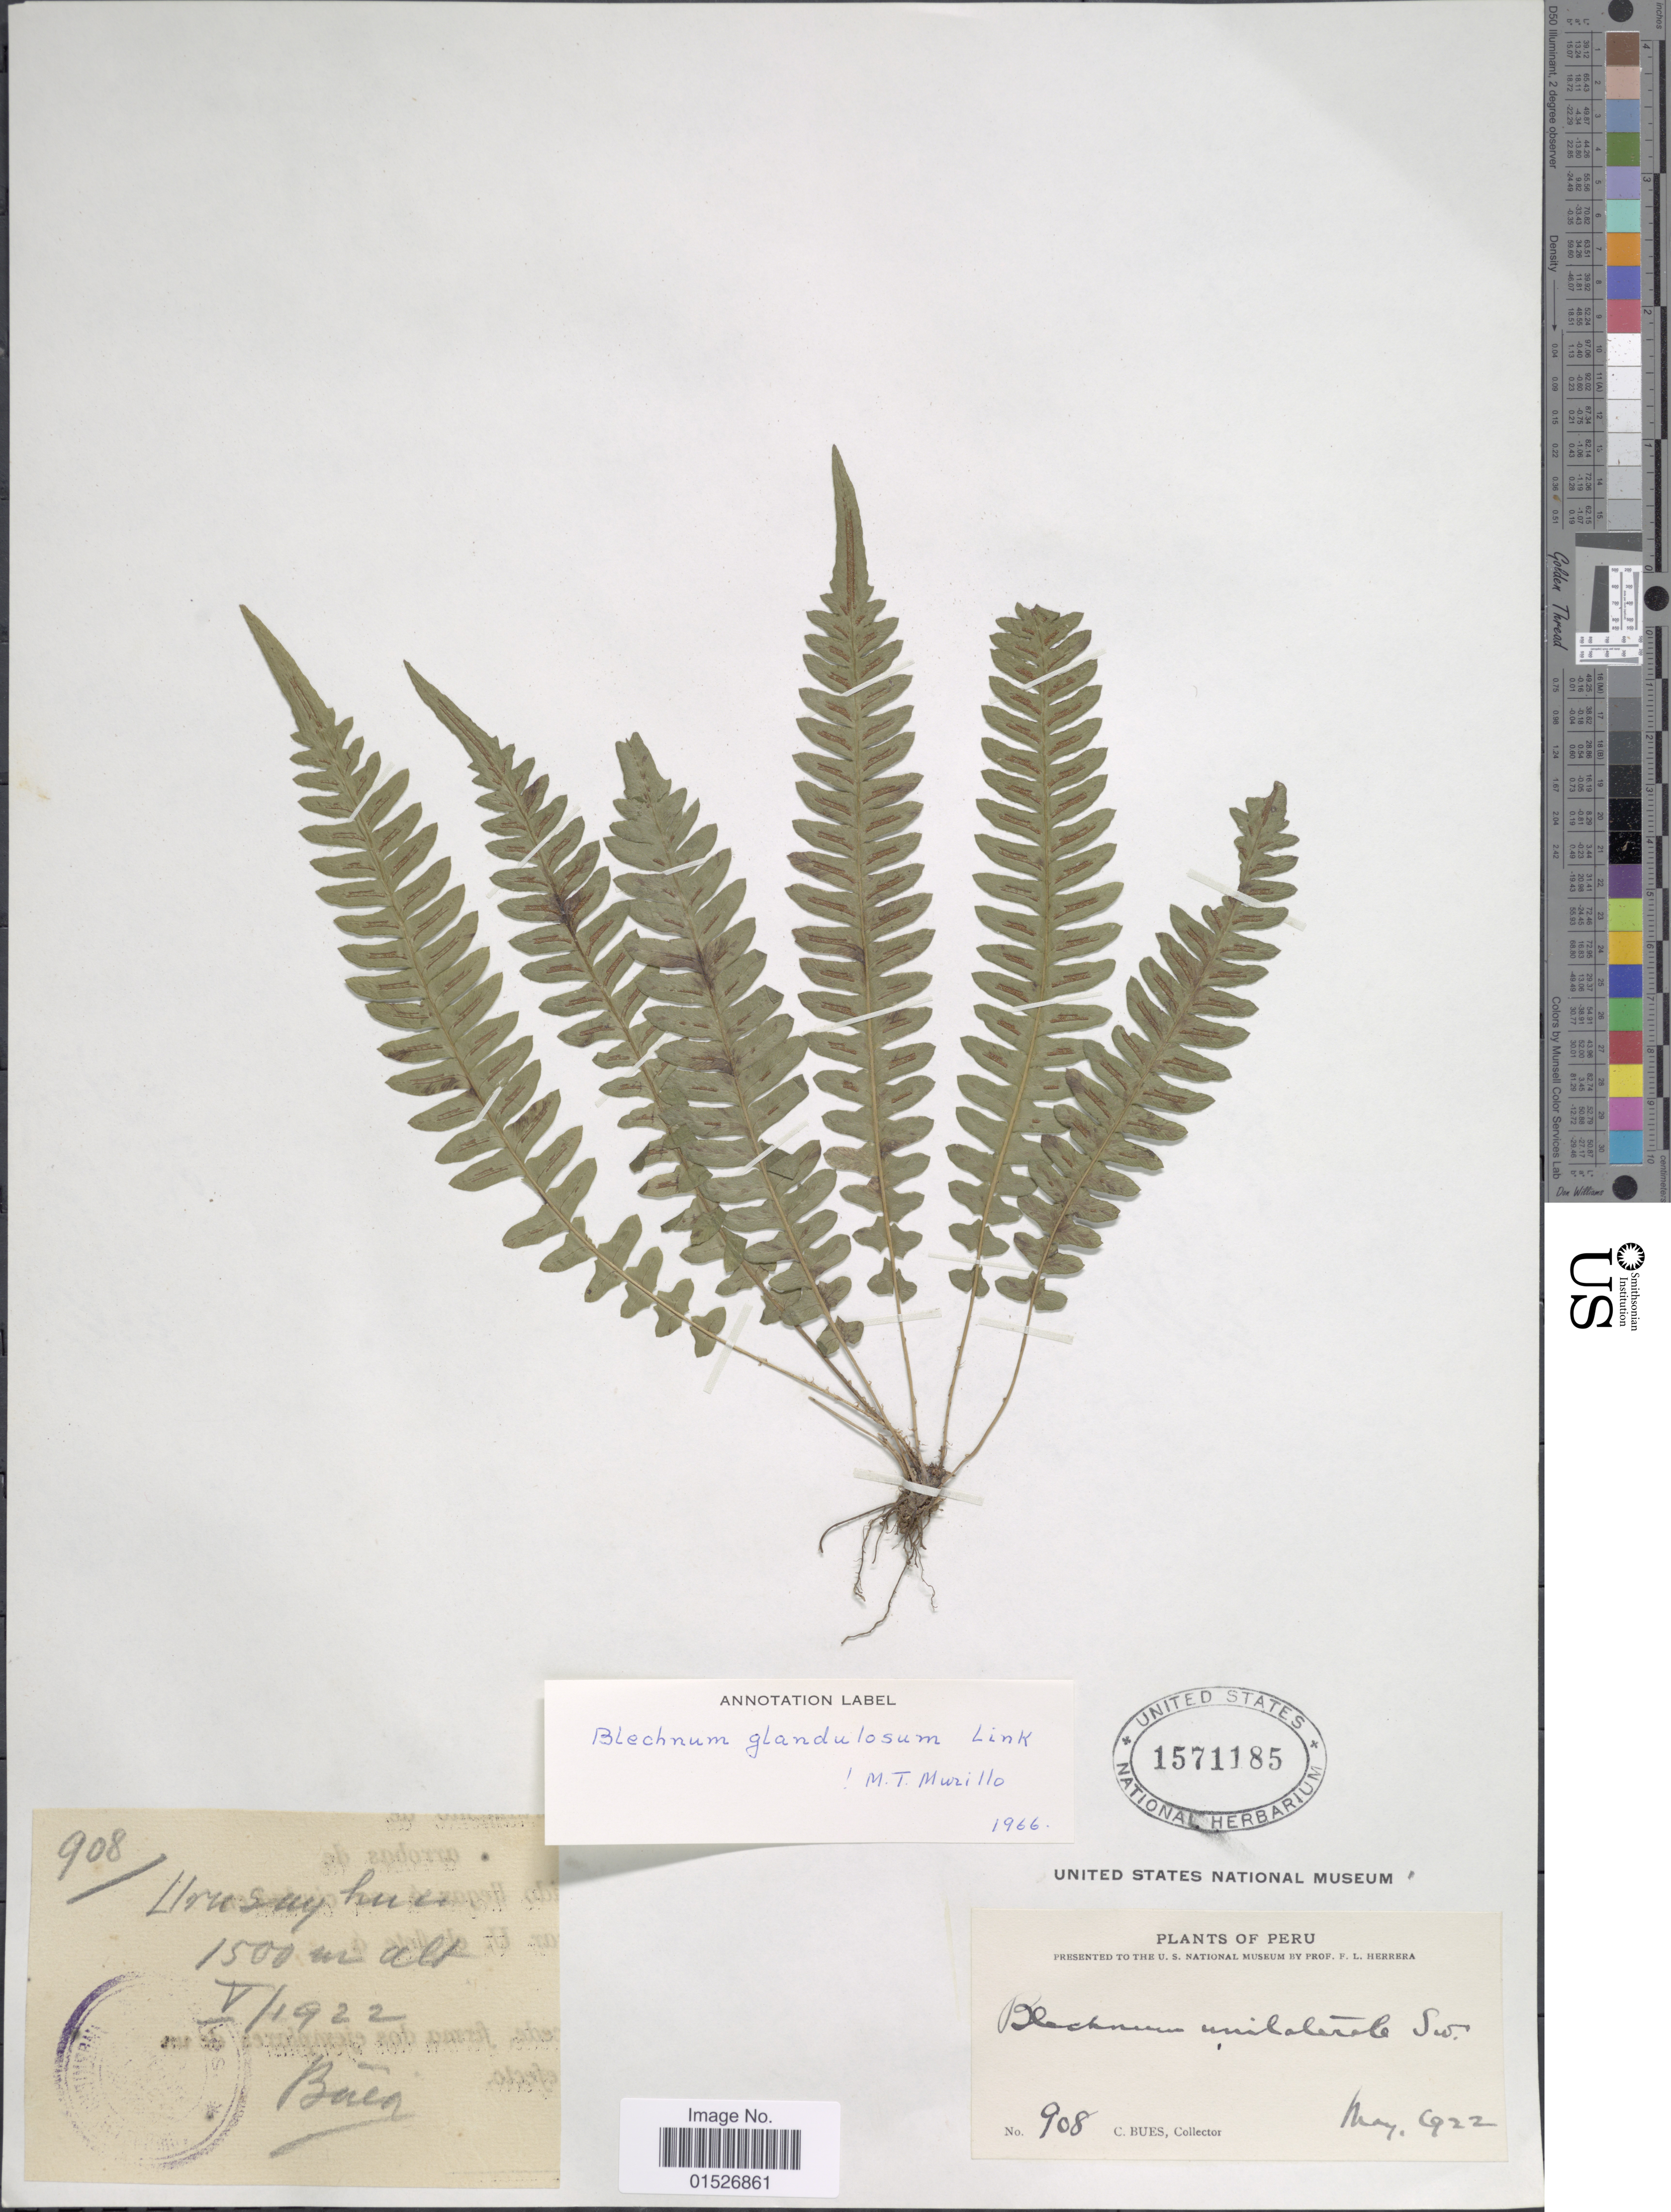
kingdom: Plantae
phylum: Tracheophyta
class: Polypodiopsida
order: Polypodiales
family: Blechnaceae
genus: Blechnum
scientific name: Blechnum polypodioides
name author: Raddi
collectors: C. Bues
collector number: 908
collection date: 1922-05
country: Peru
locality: Urusayhua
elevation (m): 1500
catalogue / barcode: US 1571185